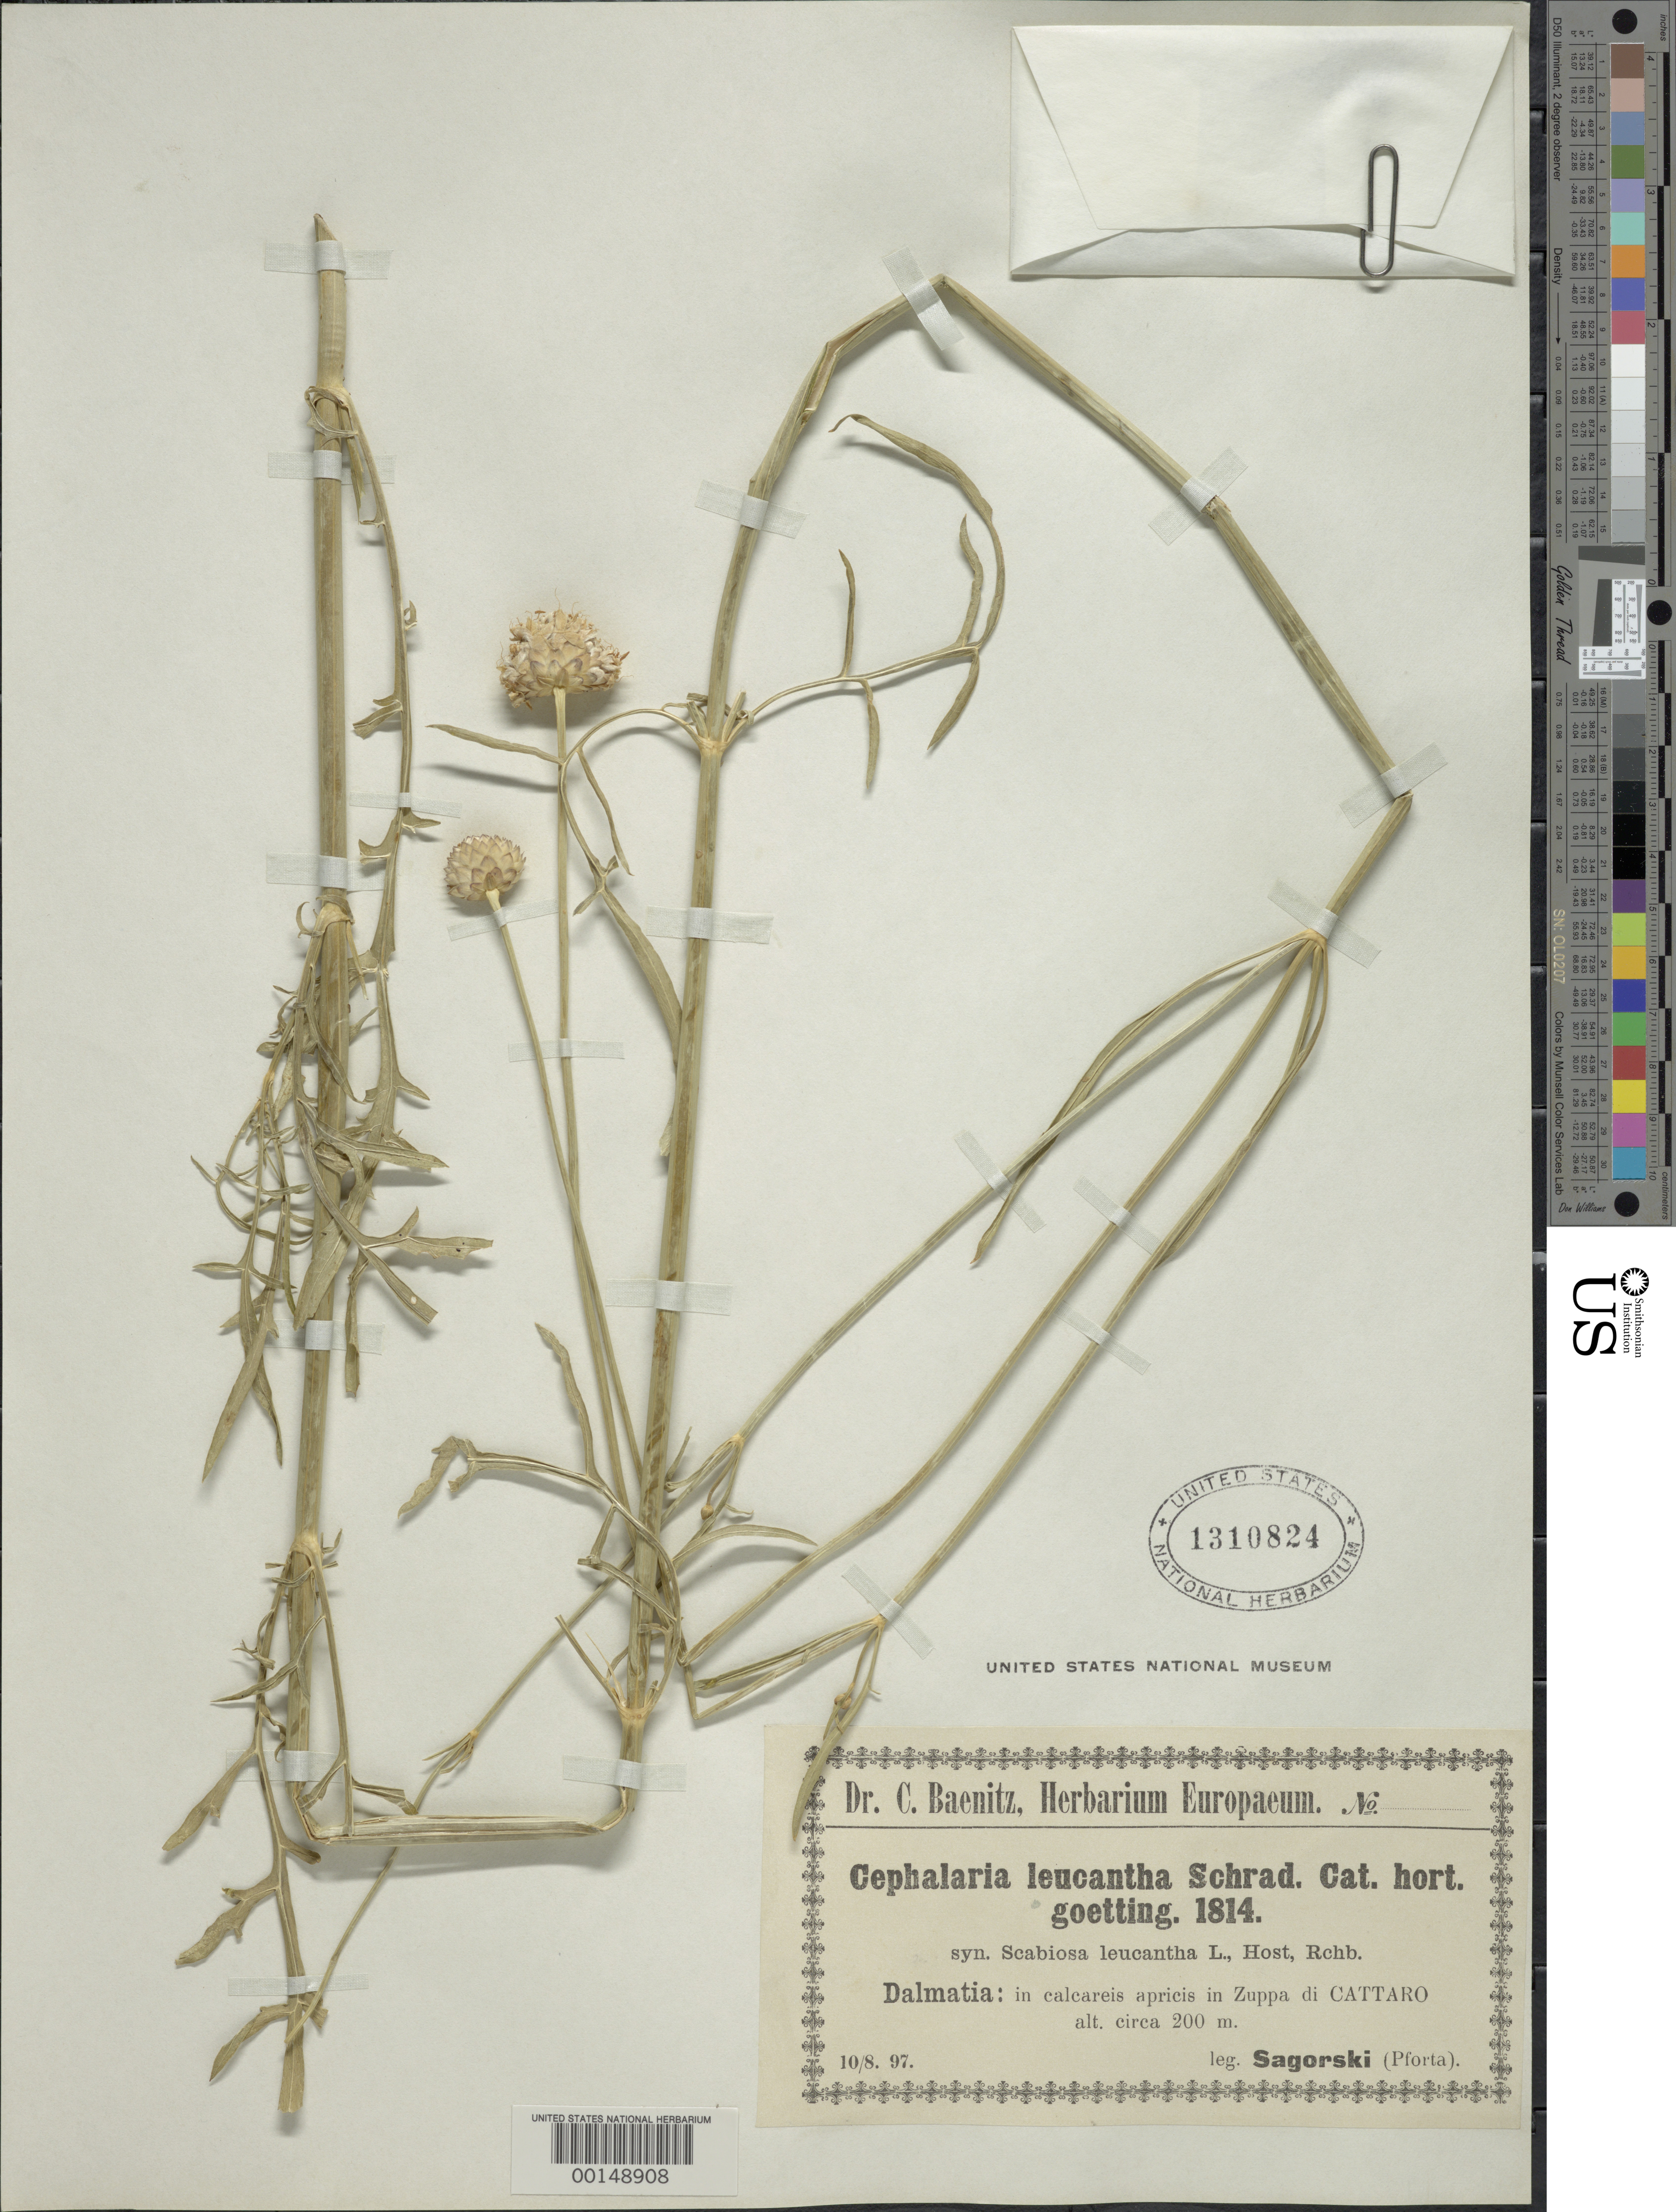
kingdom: Plantae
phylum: Tracheophyta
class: Magnoliopsida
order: Dipsacales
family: Caprifoliaceae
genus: Cephalaria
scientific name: Cephalaria leucantha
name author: Schrad.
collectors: -. Sagorski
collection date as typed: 10 Aug 1897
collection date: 1897-08-10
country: Croatia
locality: Hrvatrska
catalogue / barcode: US 1310824